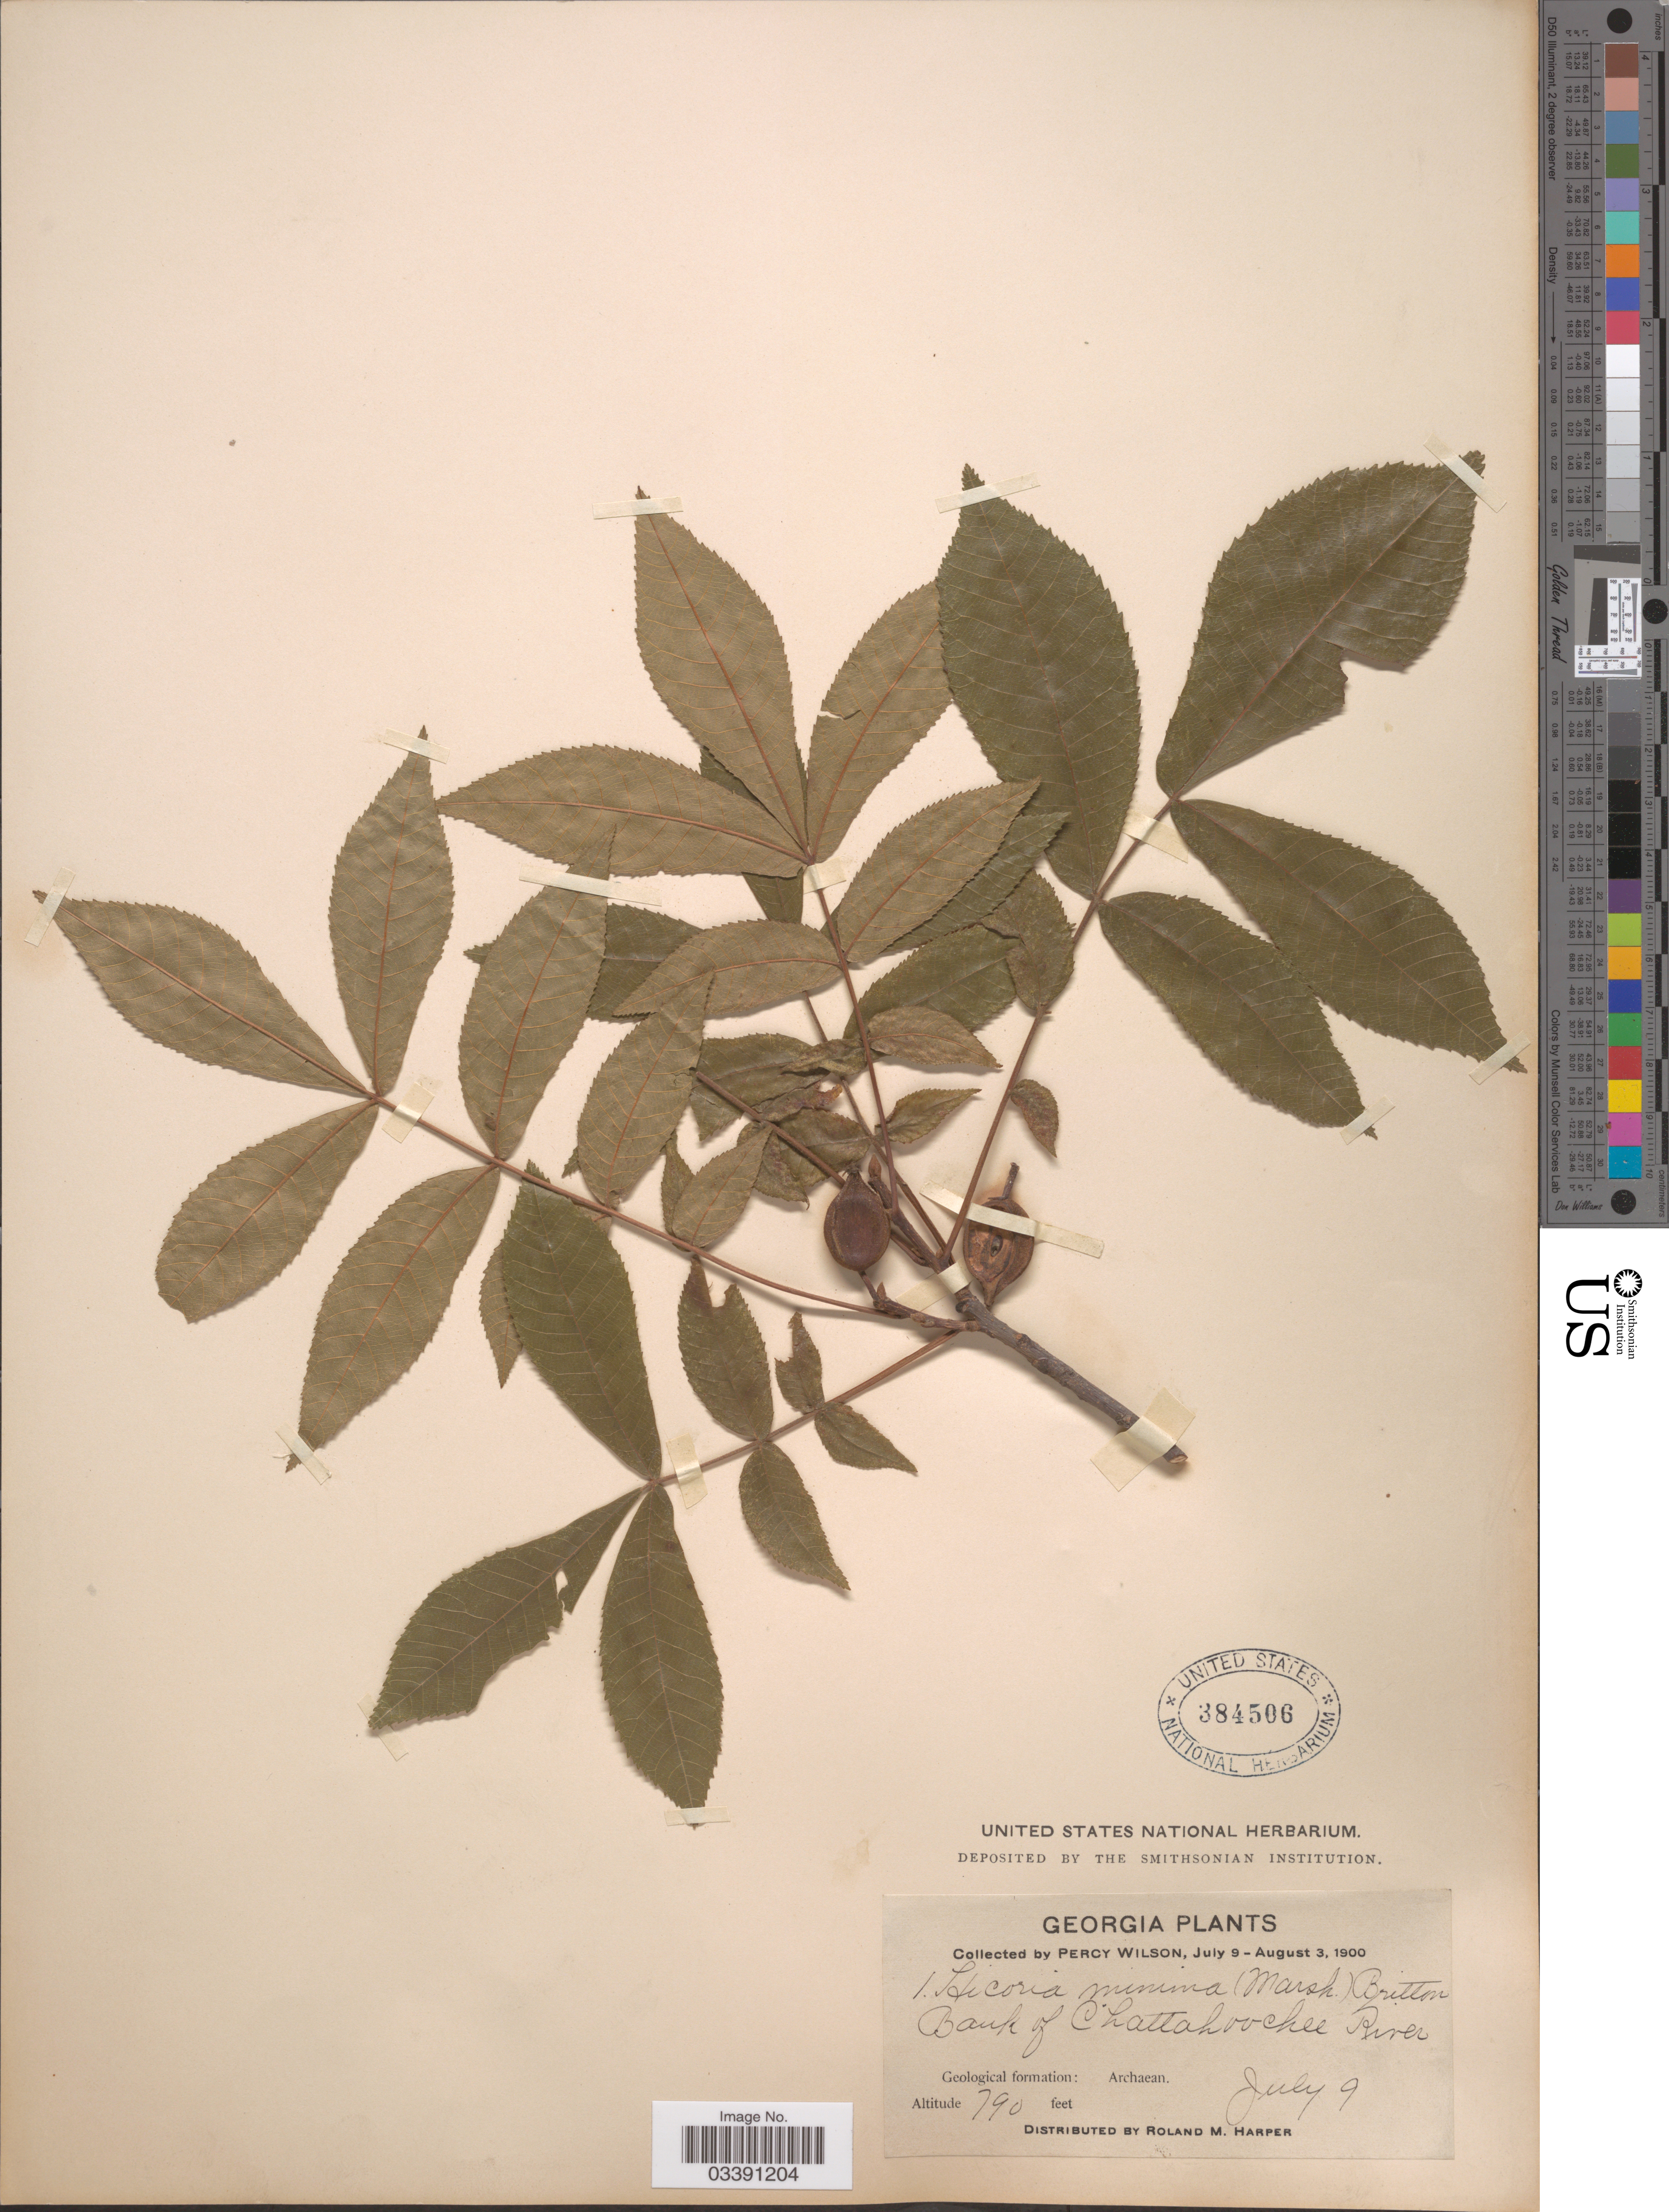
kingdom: Plantae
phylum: Tracheophyta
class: Magnoliopsida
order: Fagales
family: Juglandaceae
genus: Carya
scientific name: Carya cordiformis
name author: (Wangenh.) K. Koch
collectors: P. Wilson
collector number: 1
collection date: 1900-07-09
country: United States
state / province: Georgia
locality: Bank of Chattahoochee River.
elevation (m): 241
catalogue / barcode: US 384506